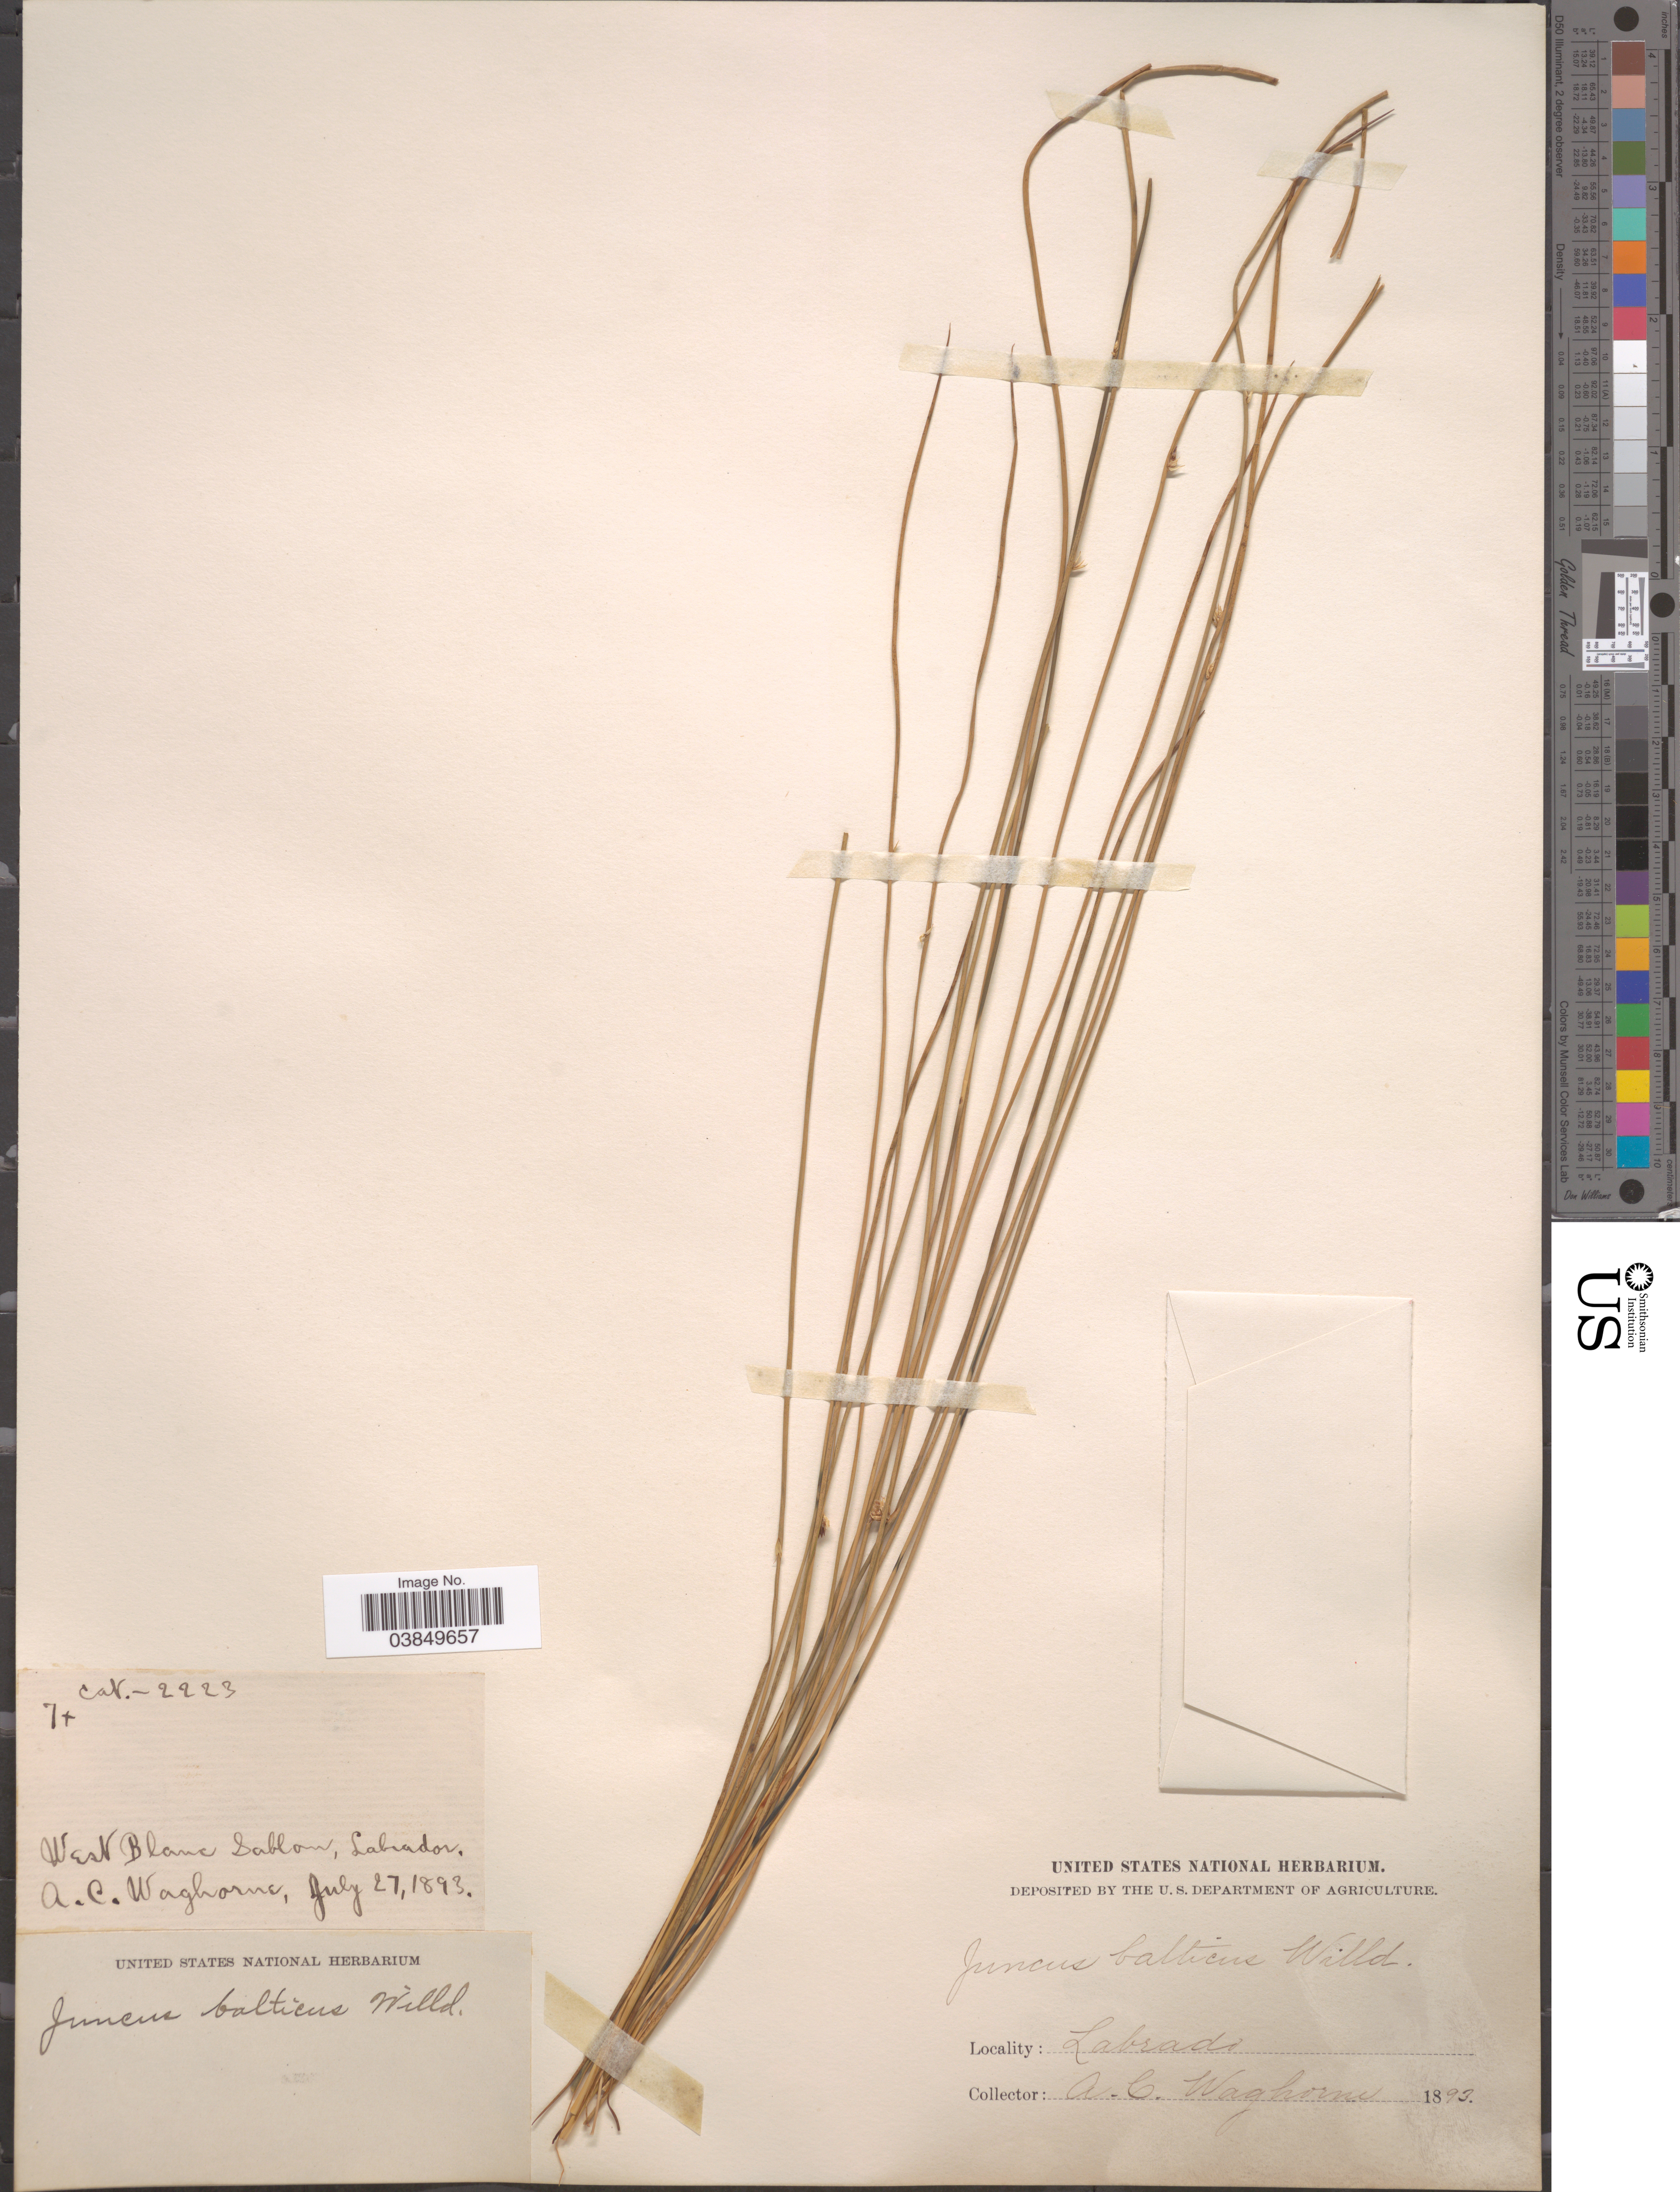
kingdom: Plantae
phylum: Tracheophyta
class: Liliopsida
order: Poales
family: Juncaceae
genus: Juncus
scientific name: Juncus balticus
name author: Willd.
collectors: A. Waghorne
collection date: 1893-07-27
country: Canada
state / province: Newfoundland and Labrador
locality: West Blanc Sablon, Labrador.